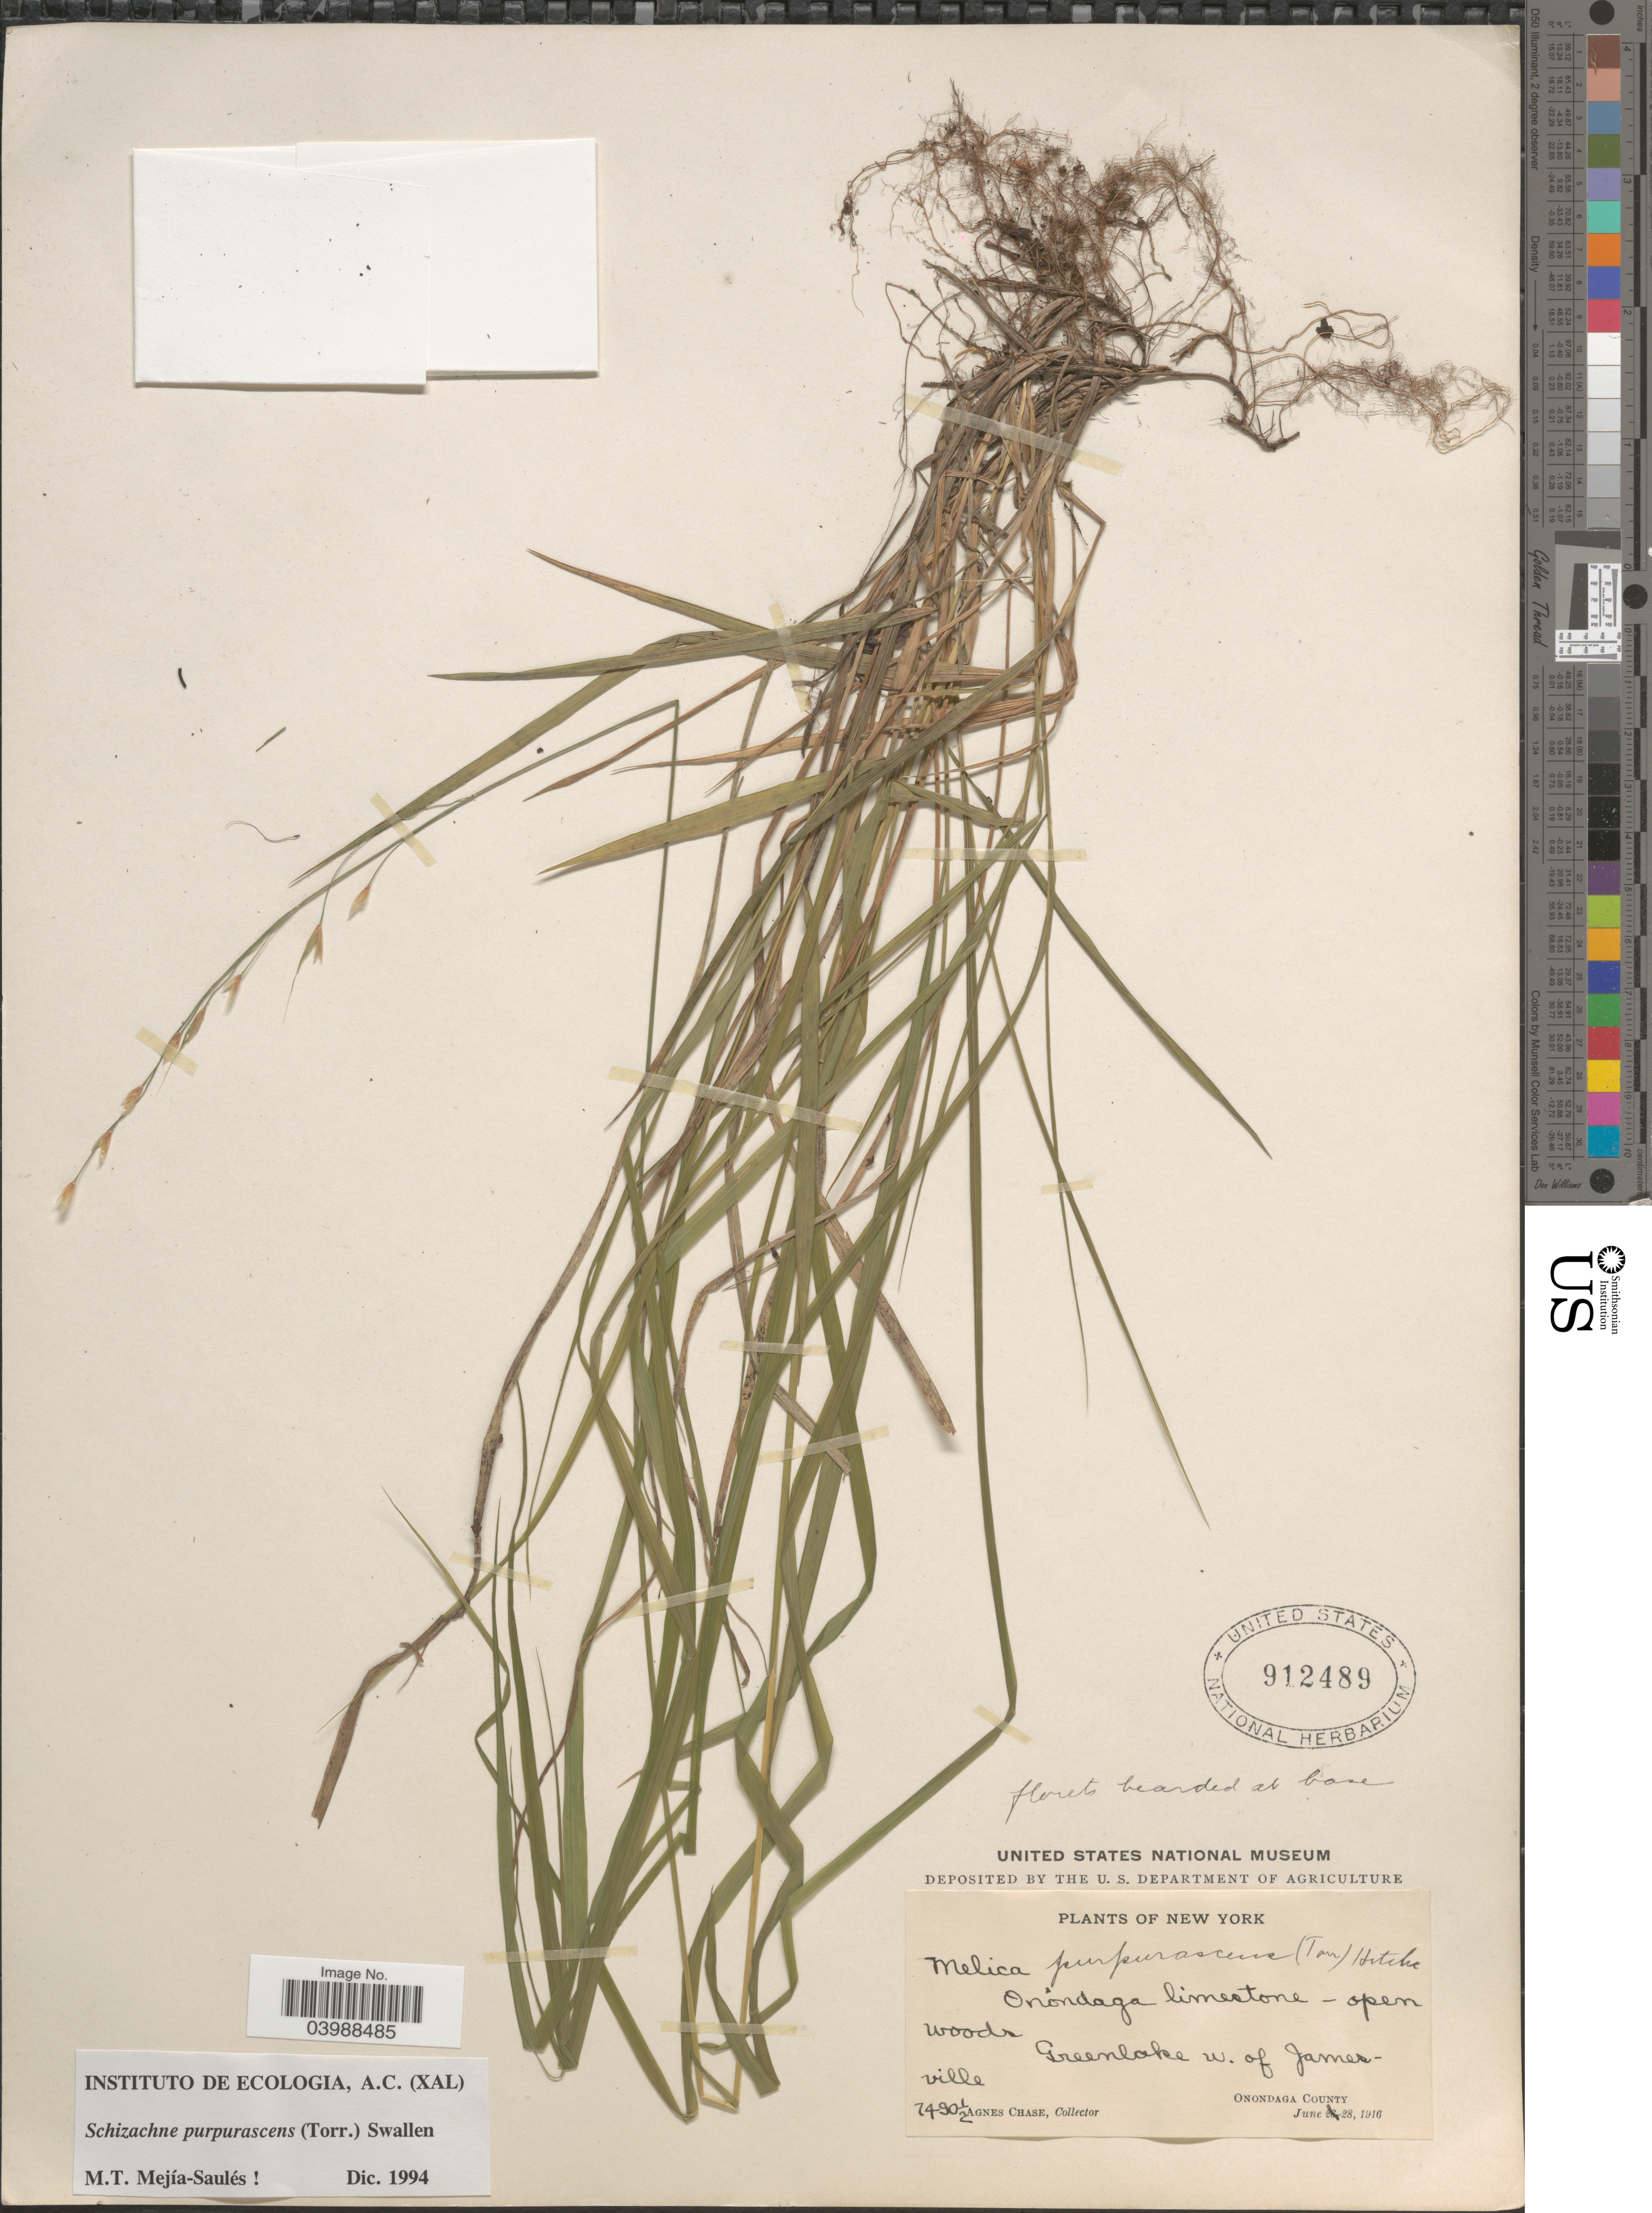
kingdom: Plantae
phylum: Tracheophyta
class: Liliopsida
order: Poales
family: Poaceae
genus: Schizachne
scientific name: Schizachne purpurascens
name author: (Torr.) Swallen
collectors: A. Chase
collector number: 7490½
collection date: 1916-06-28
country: United States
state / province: New York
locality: Onondaga limestone. Greenlake w. of Jamesville. Onondaga County.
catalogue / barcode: US 912489